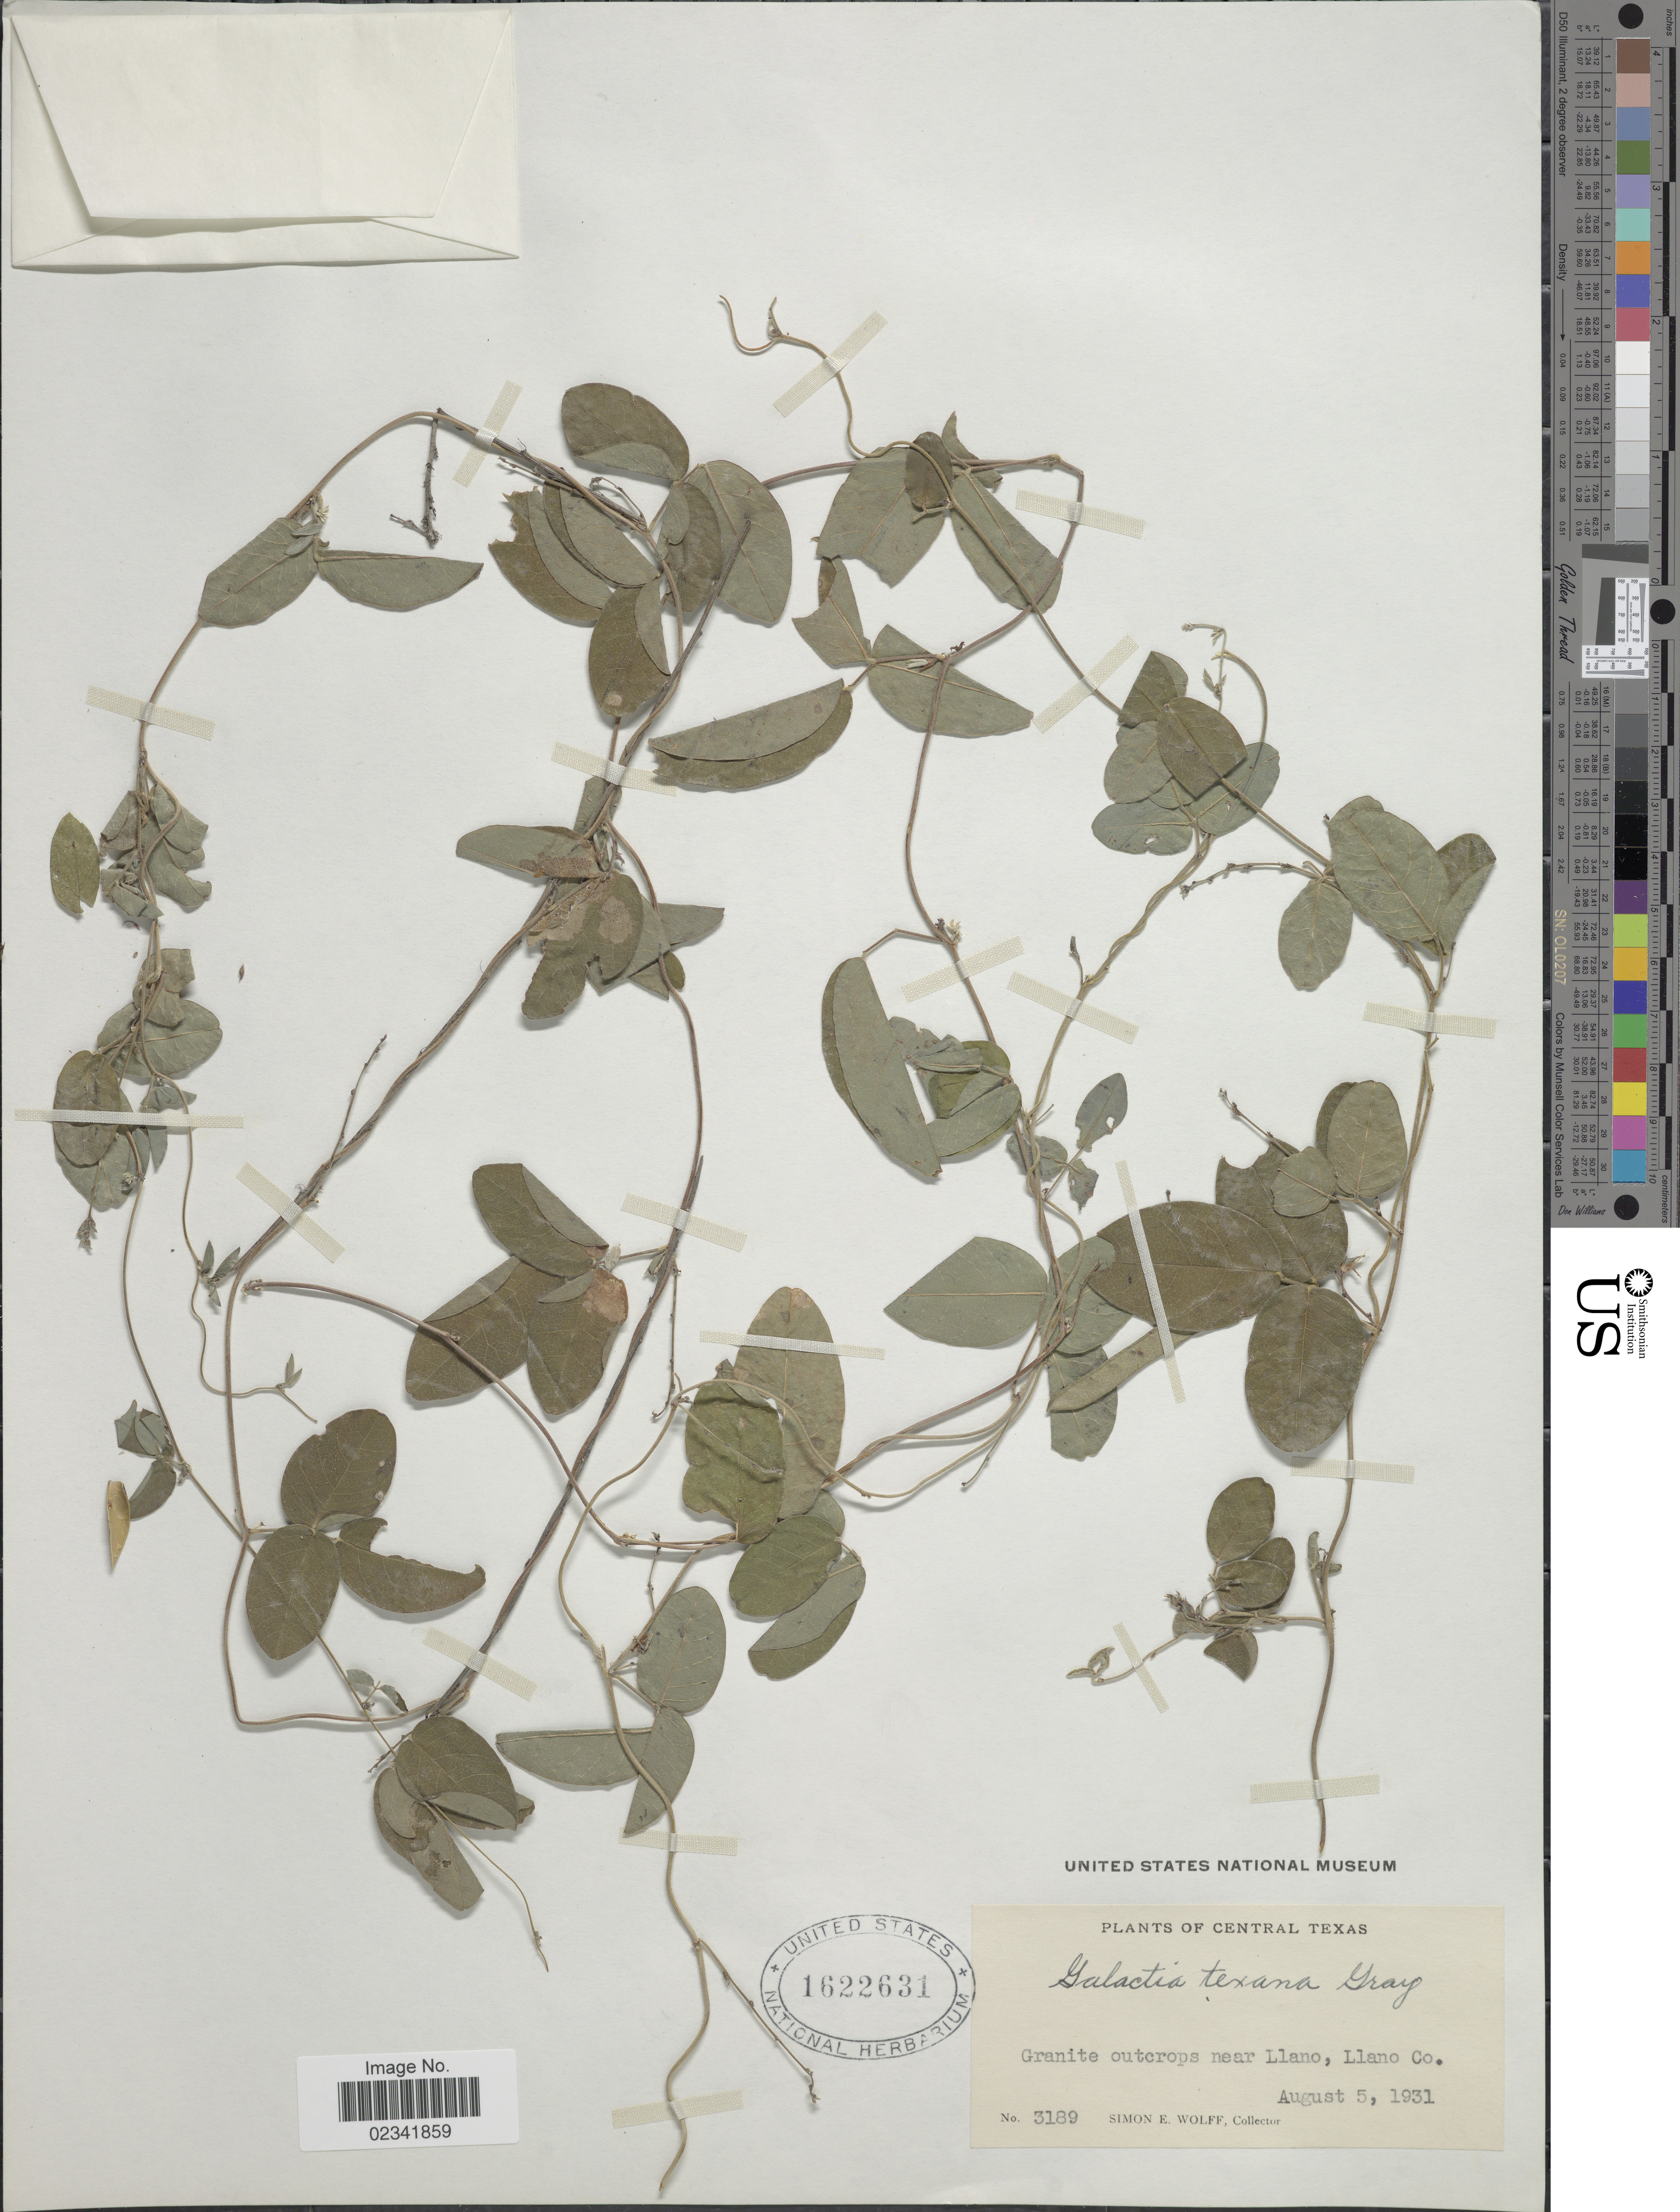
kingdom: Plantae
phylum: Tracheophyta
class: Magnoliopsida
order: Fabales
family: Fabaceae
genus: Galactia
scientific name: Galactia volubilis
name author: (L.) Britton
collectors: S. E. Wolff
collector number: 3189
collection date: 1931-08-05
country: United States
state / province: Texas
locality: Central Texas, Granite outcrops near Llano, Llano Co.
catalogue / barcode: US 1622631